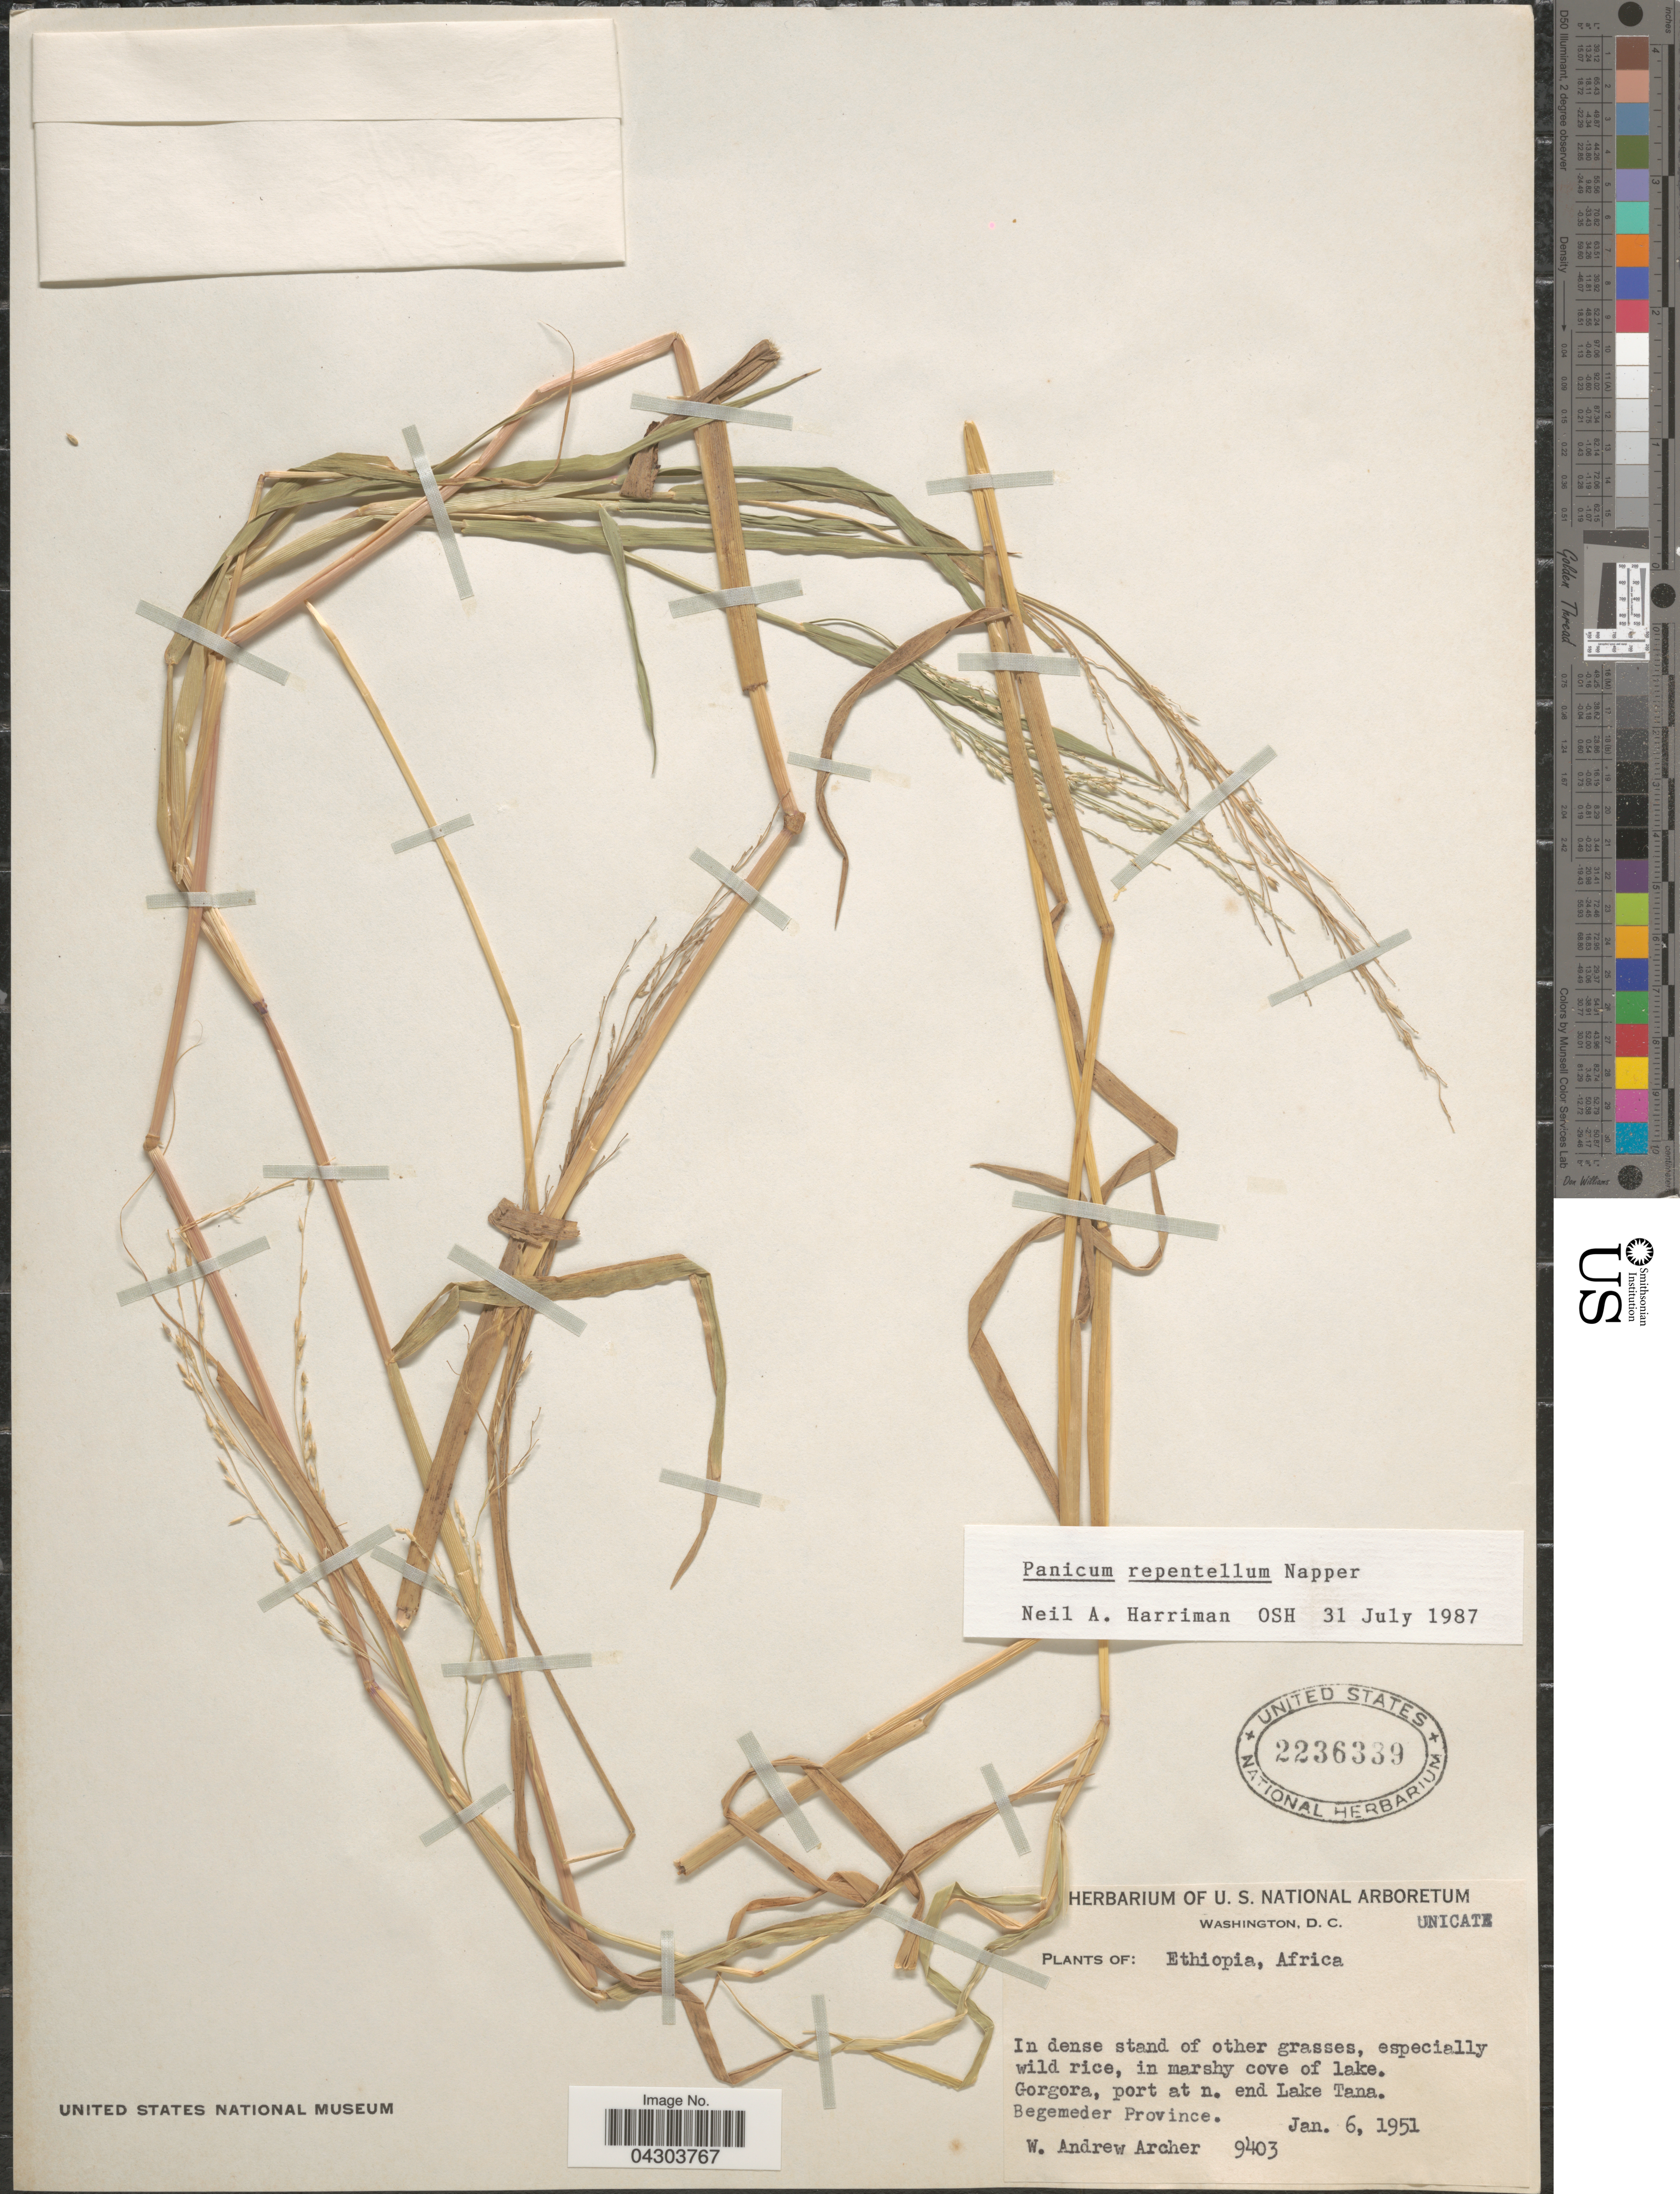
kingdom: Plantae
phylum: Tracheophyta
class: Liliopsida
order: Poales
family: Poaceae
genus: Panicum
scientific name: Panicum hygrocharis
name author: Steud.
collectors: W. A. Archer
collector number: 9403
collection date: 1951-01-06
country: Ethiopia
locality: Africa. Gorgora, port at n. end Lake Tana. Begemeder Province.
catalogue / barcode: US 2236339